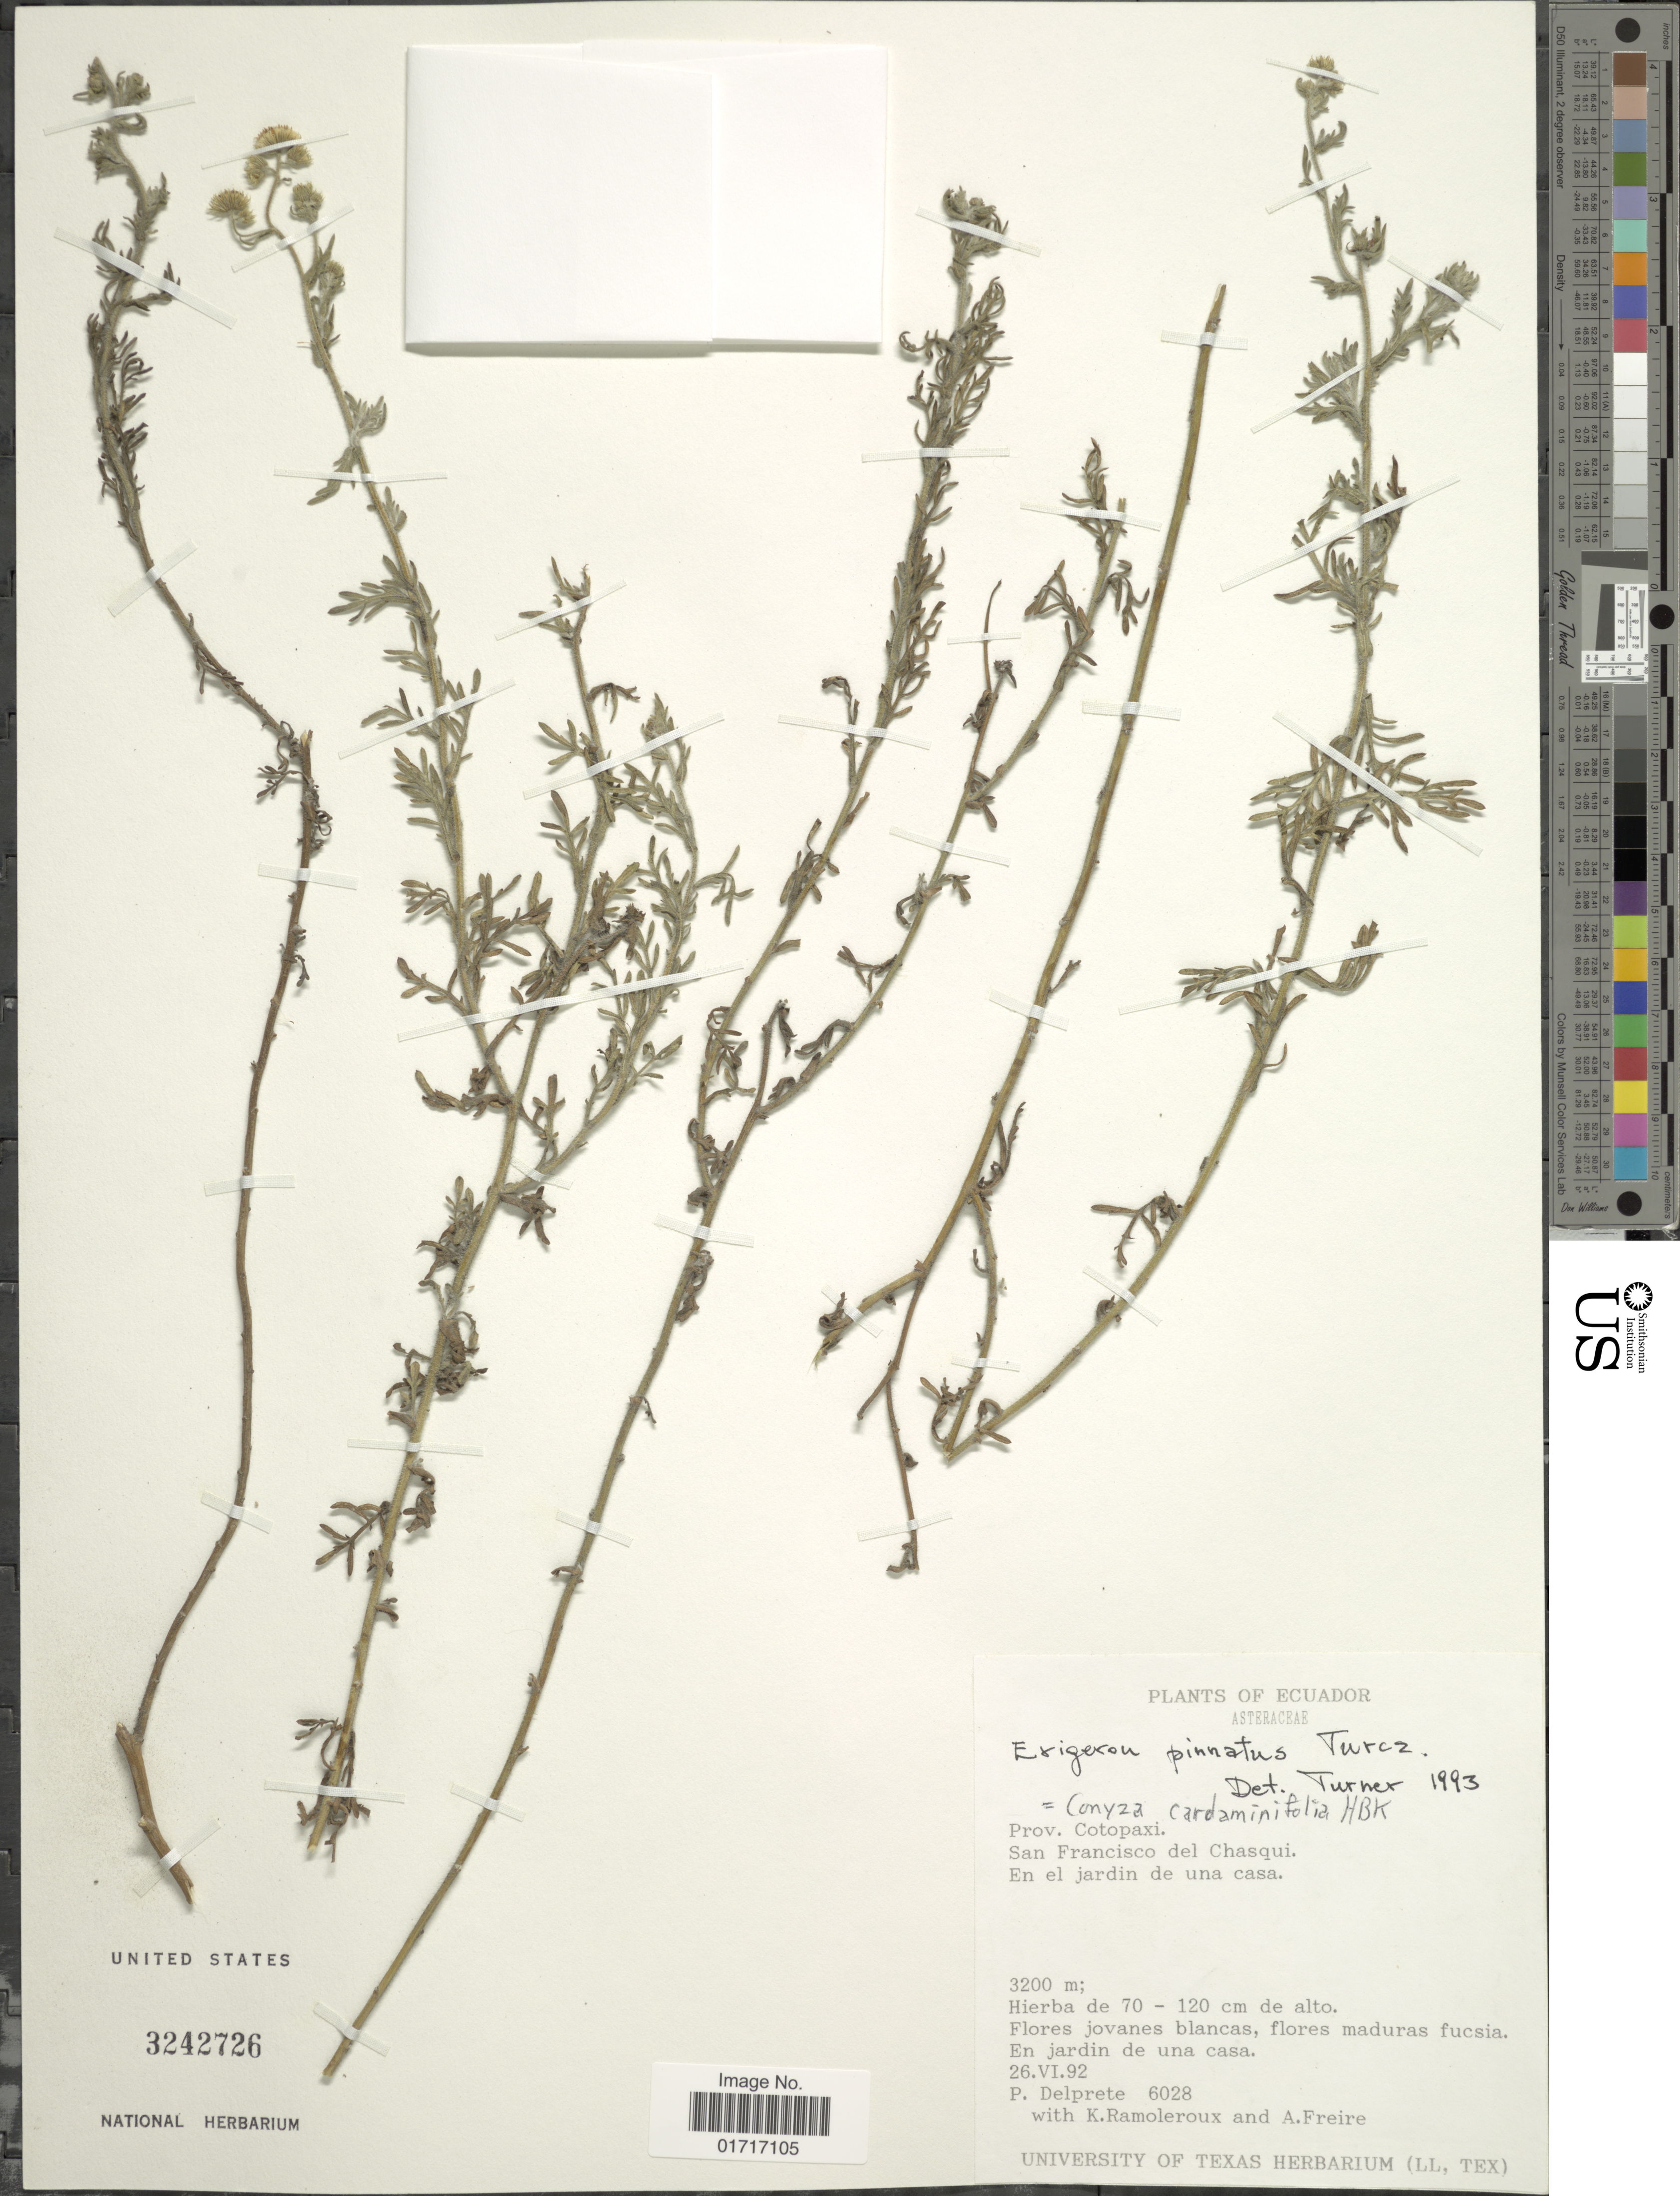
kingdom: Plantae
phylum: Tracheophyta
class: Magnoliopsida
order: Asterales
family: Asteraceae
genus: Conyza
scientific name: Conyza cardaminifolia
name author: Kunth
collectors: P. G. Delprete, K. Ramoleroux & A. Freire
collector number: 6028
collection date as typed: Transcribed d/m/y: 26/6/92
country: Ecuador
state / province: Cotopaxi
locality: Prov Cotpaxi, San Francisco del Cahsqui En el jardin de una casa.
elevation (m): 3200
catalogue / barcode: US 3242726